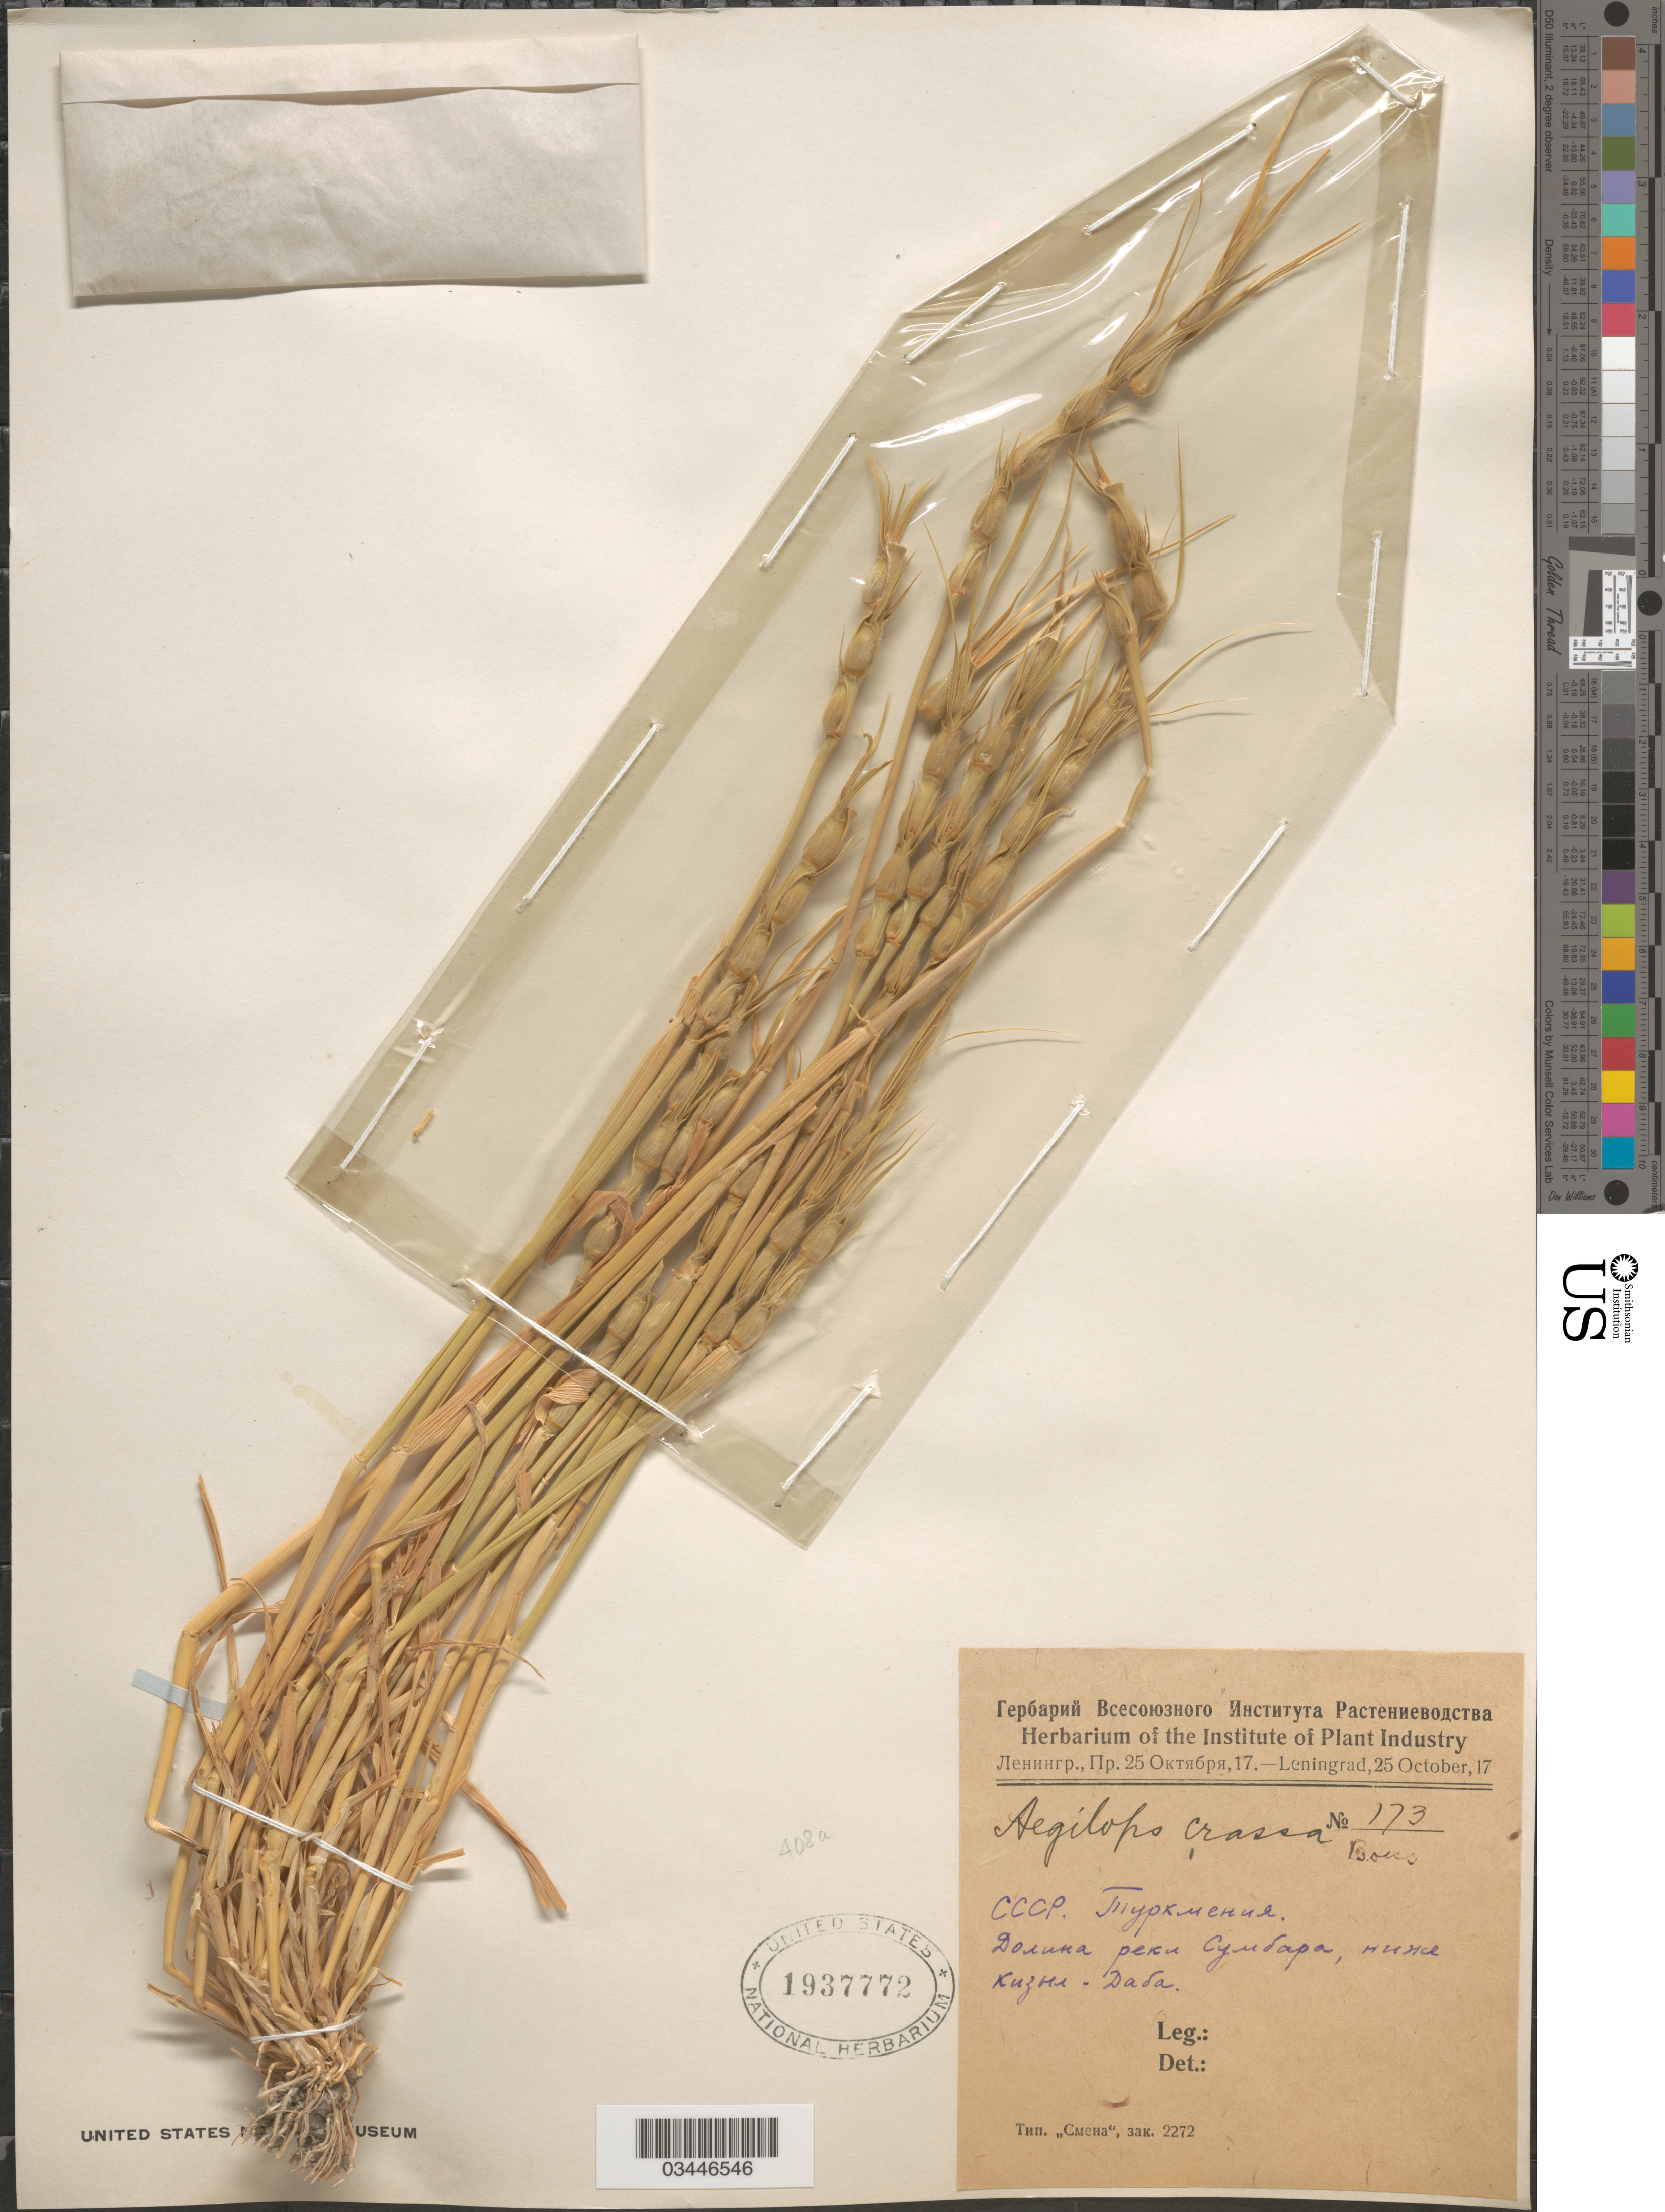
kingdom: Plantae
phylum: Tracheophyta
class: Liliopsida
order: Poales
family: Poaceae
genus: Aegilops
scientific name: Aegilops crassa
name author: Boiss.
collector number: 173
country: Turkmenistan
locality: Valley of river Sumbar, near Kizyl-Daba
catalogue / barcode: US 1937772